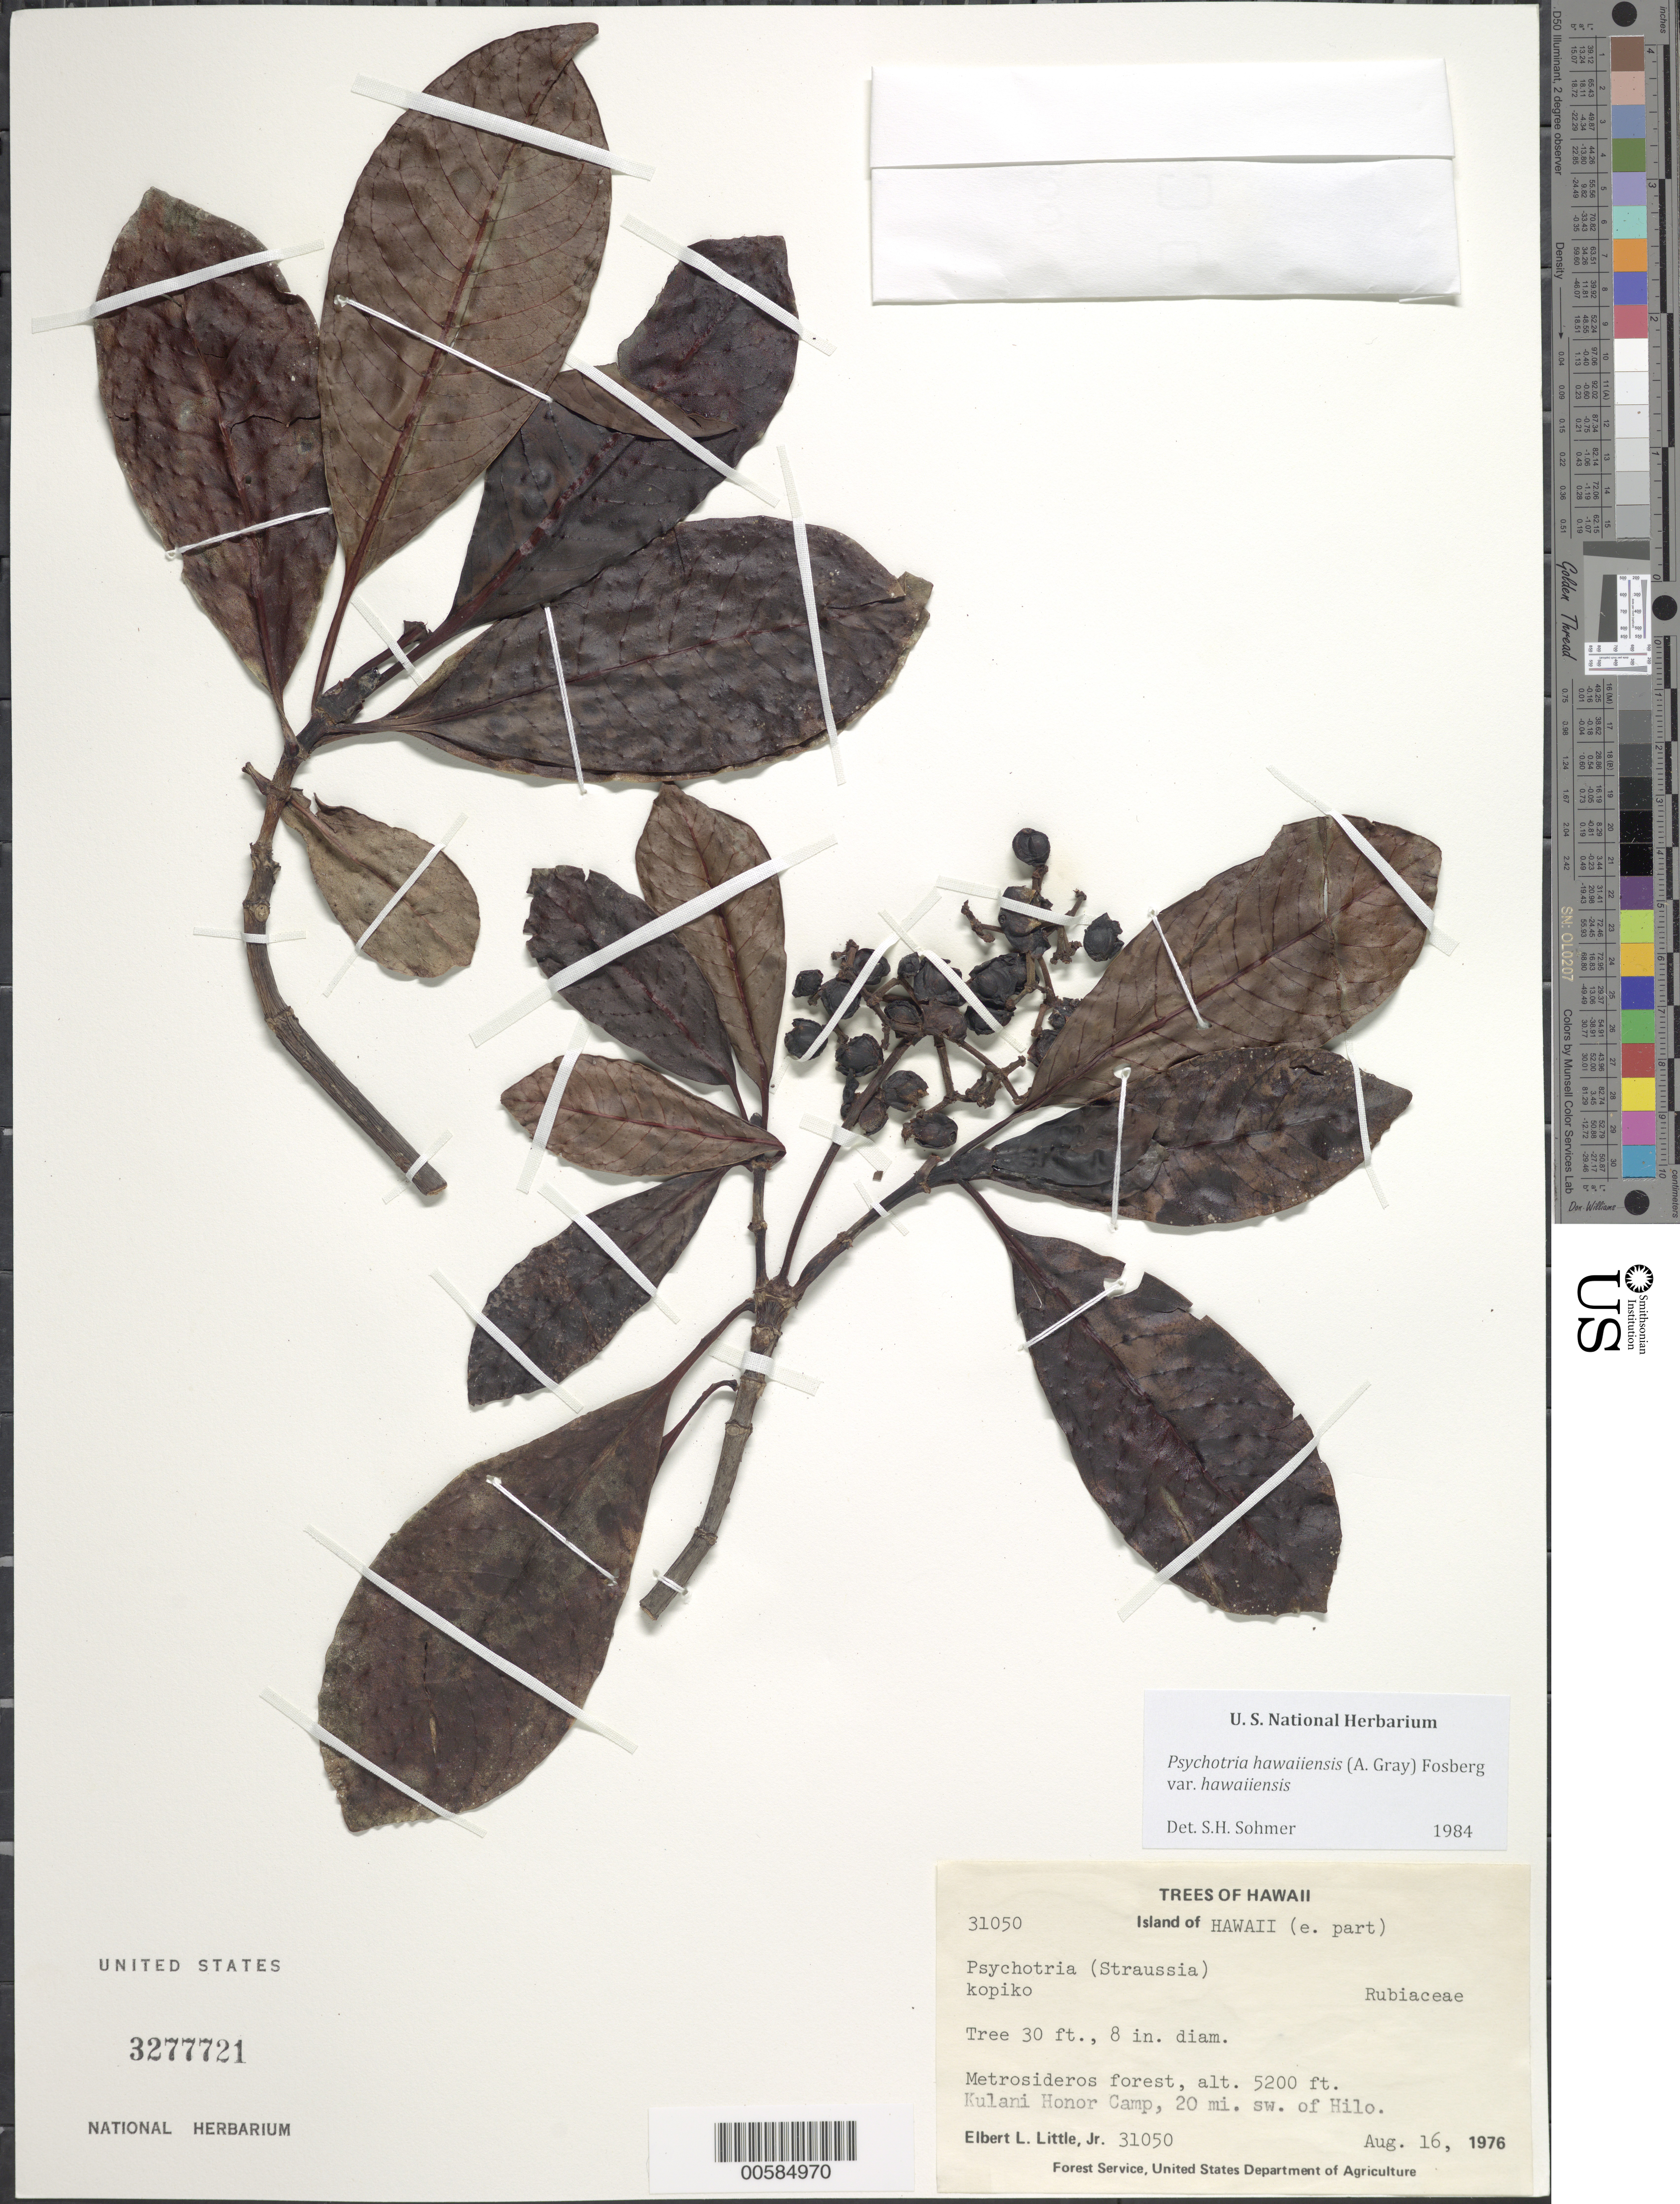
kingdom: Plantae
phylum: Tracheophyta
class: Magnoliopsida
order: Gentianales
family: Rubiaceae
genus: Psychotria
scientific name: Psychotria hawaiiensis var. hawaiiensis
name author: (A. Gray) Fosberg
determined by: Sohmer, S. H.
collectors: E. L. Little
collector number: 31050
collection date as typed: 16 Aug 1976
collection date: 1976-08-16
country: United States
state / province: Hawaii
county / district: Hawaii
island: Hawaii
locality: E Hawaii, Kulani Honor Camp, 20 mi SW of Hilo.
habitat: Forest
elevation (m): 1585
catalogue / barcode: US 3277721